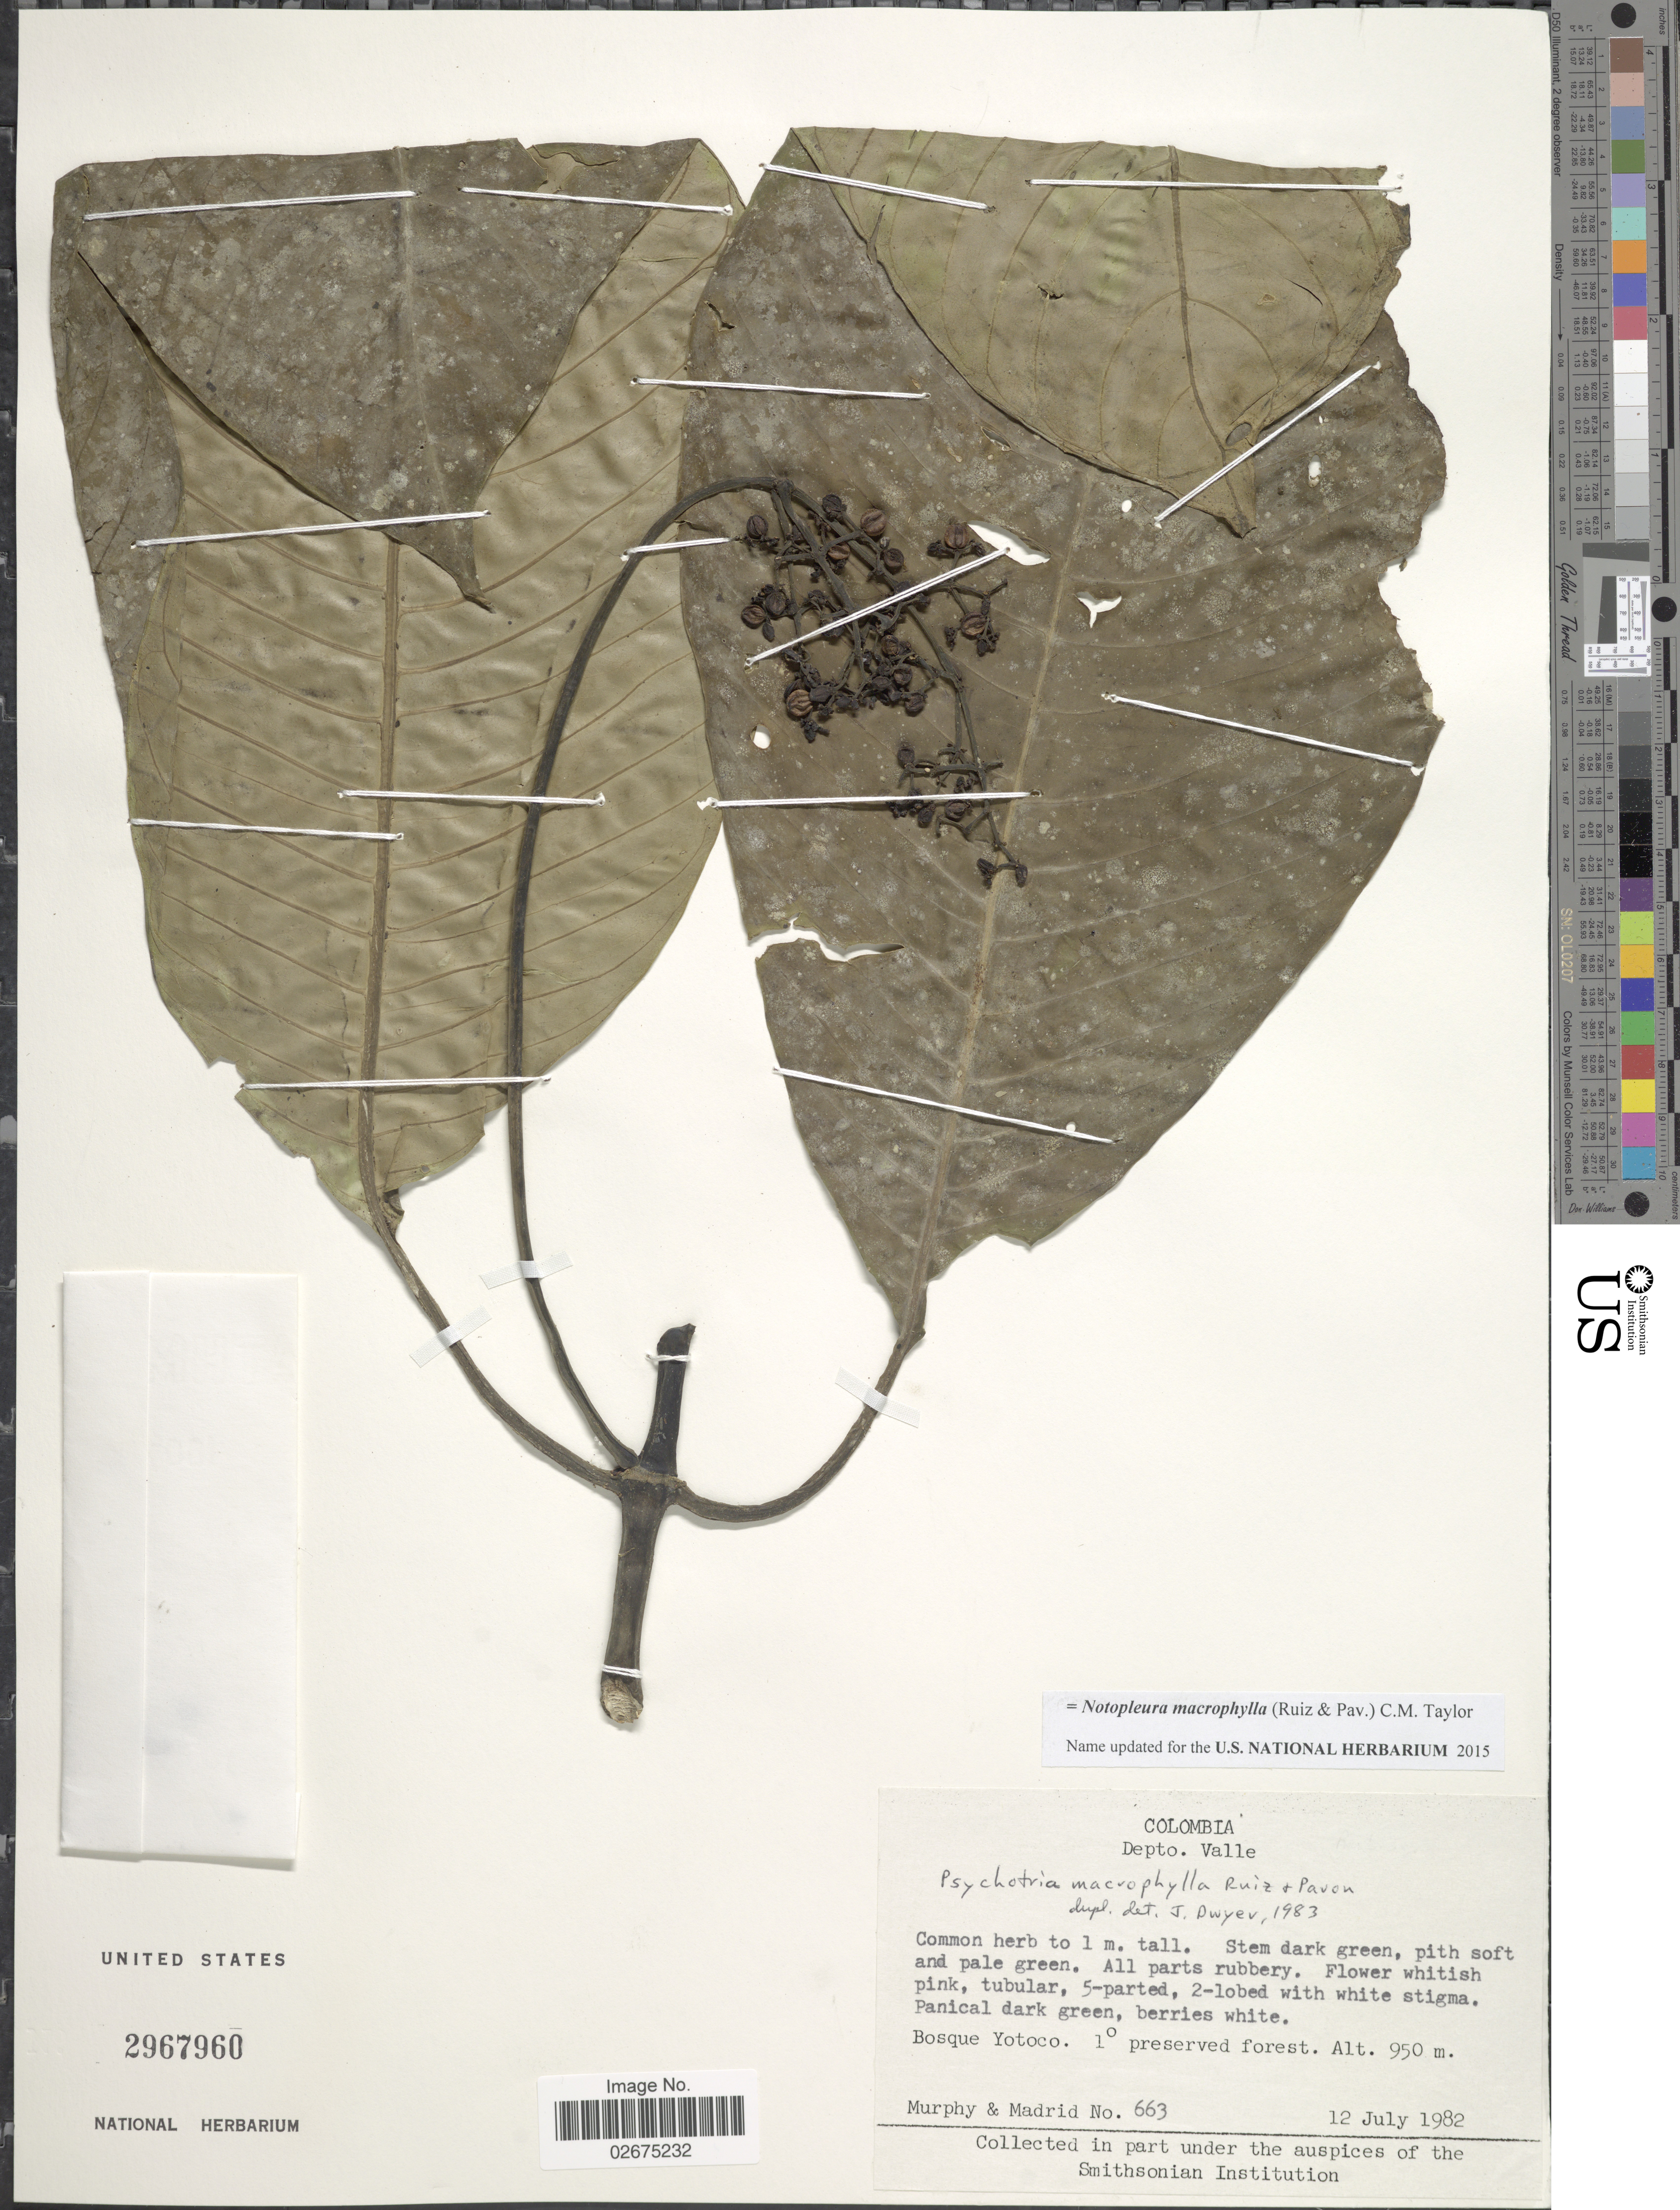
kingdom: Plantae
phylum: Tracheophyta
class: Magnoliopsida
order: Gentianales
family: Rubiaceae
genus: Notopleura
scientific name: Notopleura macrophylla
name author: (Ruiz & Pav.) C.M. Taylor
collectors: -. Murphy & -. Madrid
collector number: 663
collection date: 1982-07-12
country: Colombia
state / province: Valle del Cauca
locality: Depto. valle, Bosque Yotoco. 1° preserved forested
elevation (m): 950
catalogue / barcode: US 2967960